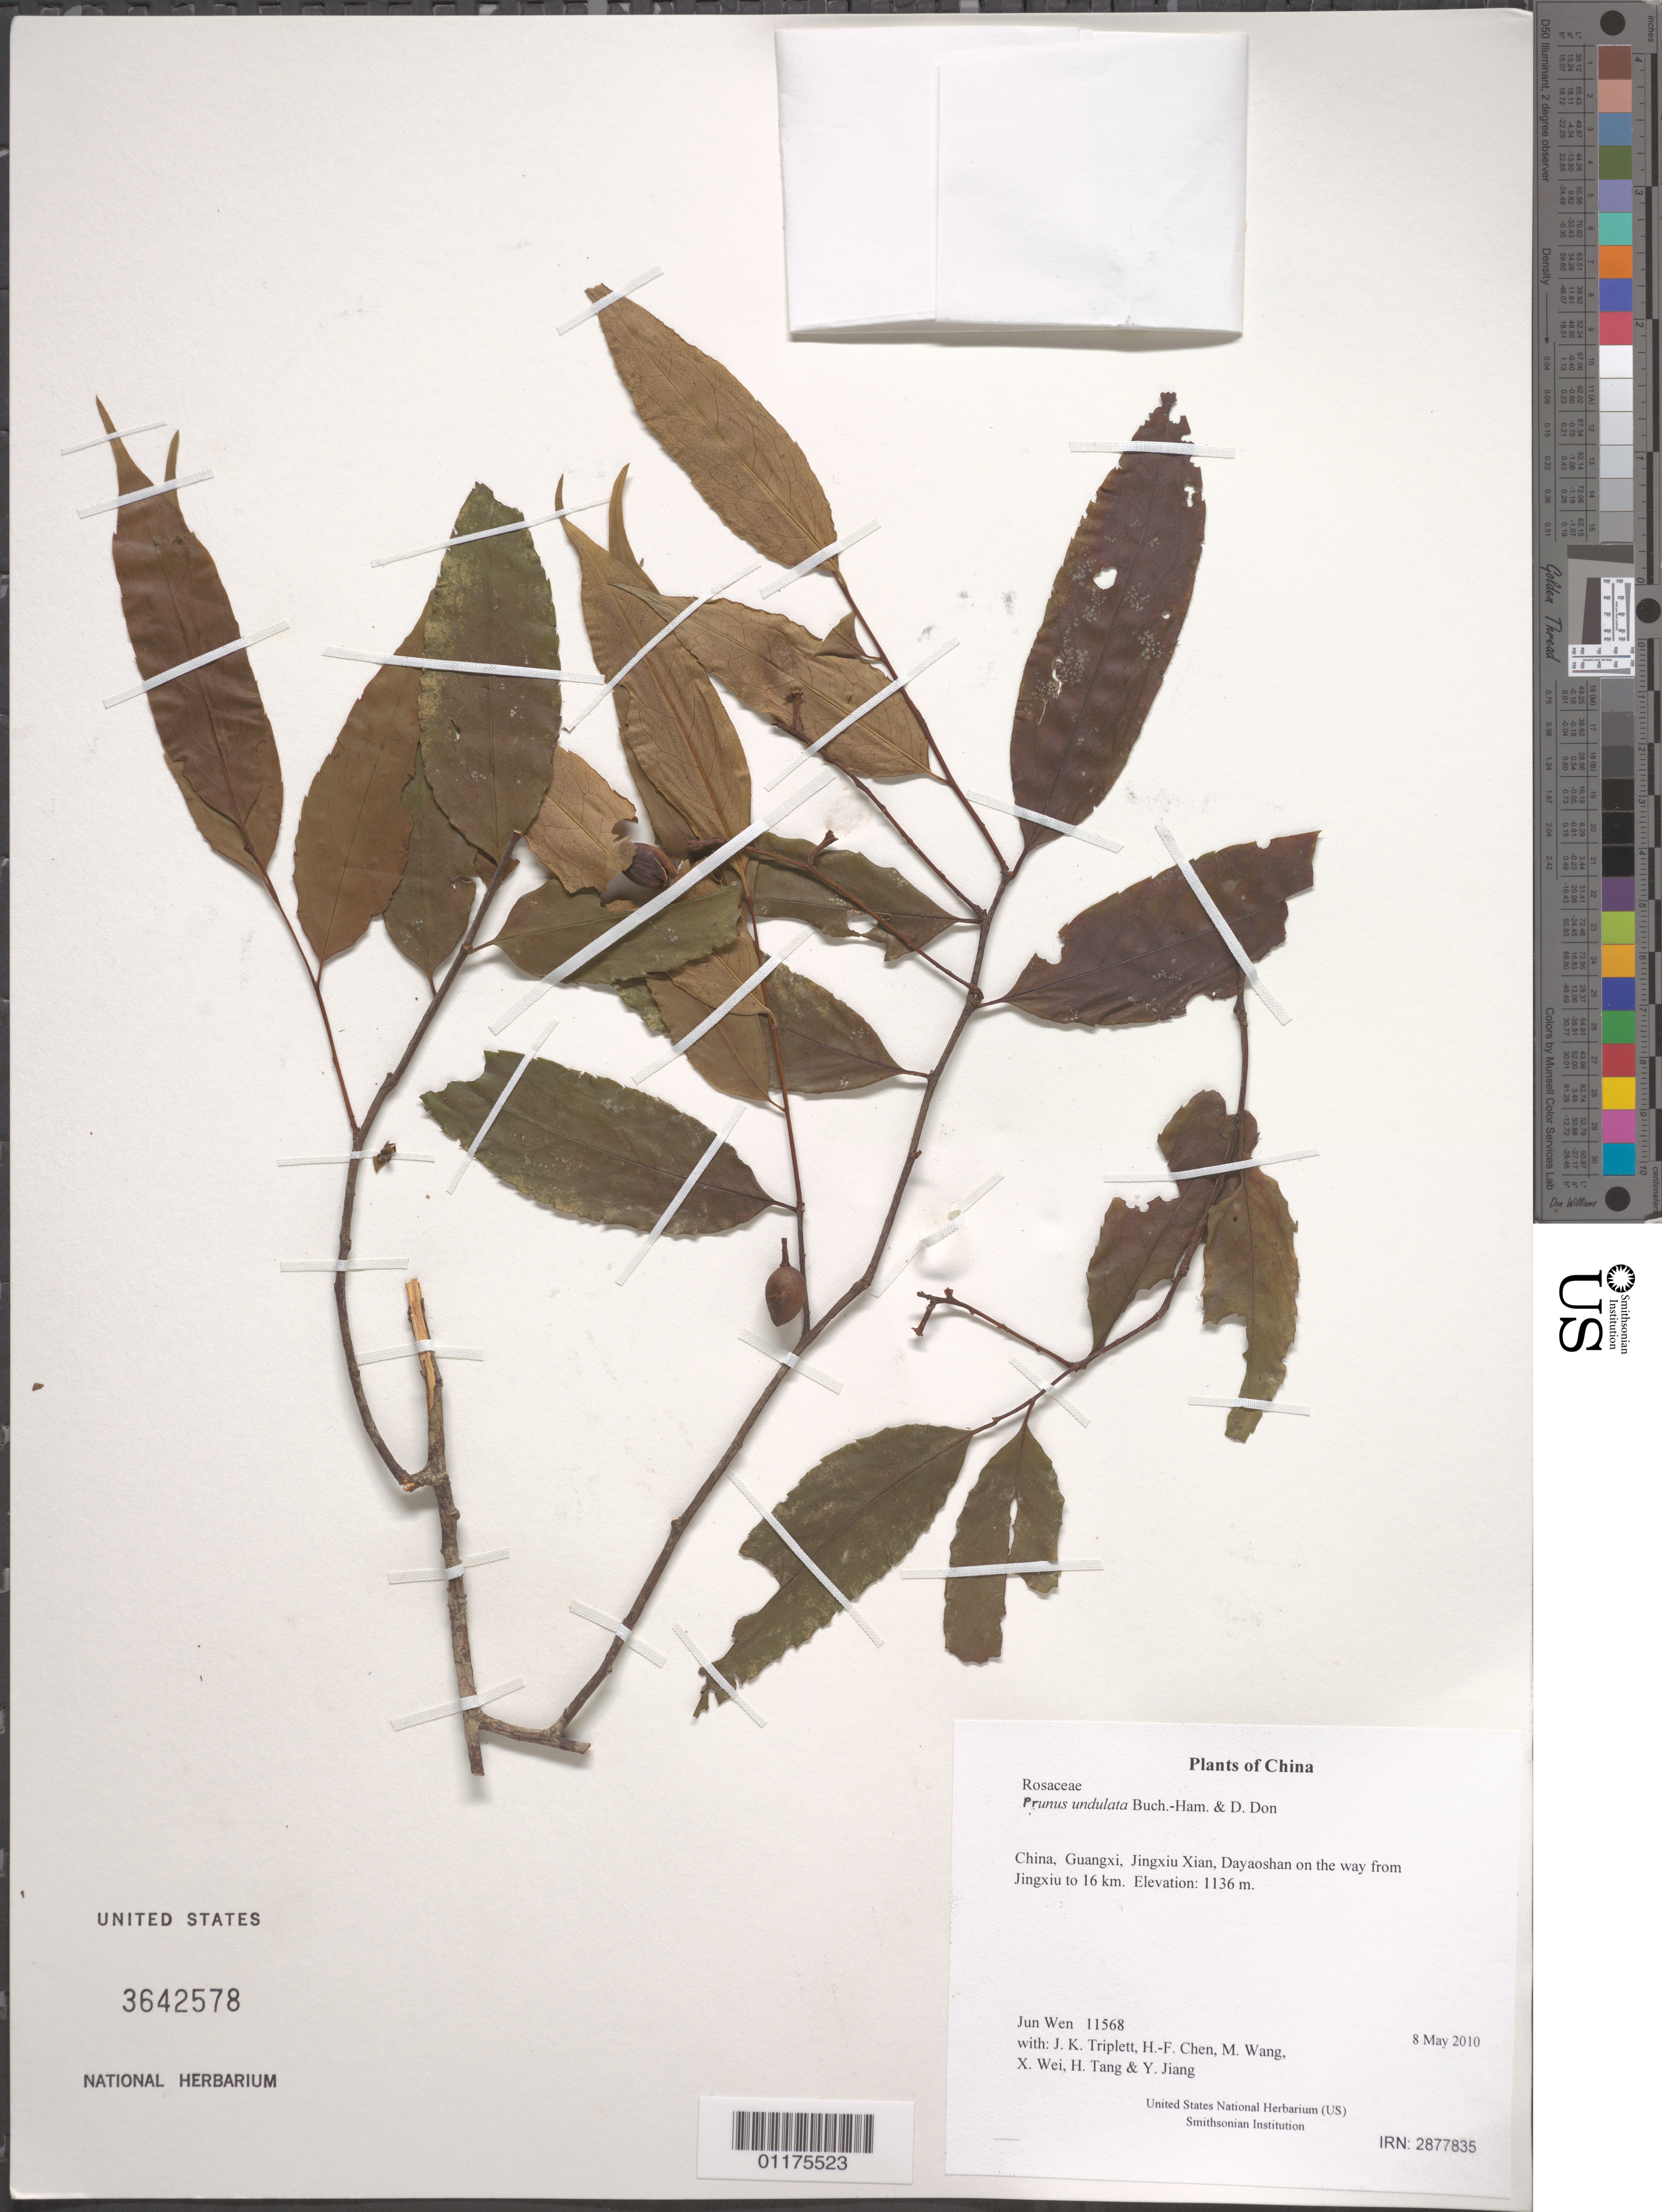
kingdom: Plantae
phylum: Tracheophyta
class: Magnoliopsida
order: Rosales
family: Rosaceae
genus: Prunus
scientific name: Prunus undulata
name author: Buch.-Ham. & D. Don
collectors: J. Wen, J. K. Triplett, H.-F. Chen, M. Wang, X. Wei, H. Tang & Y. Jiang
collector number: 11568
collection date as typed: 8 May 2010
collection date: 2010-05-08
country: China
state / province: Guangxi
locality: Jingxiu Xian, Dayaoshan on the way from Jingxiu to 16 km.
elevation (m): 1136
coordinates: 24 09.412 N, 110 12.511 E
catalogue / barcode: US 3642578